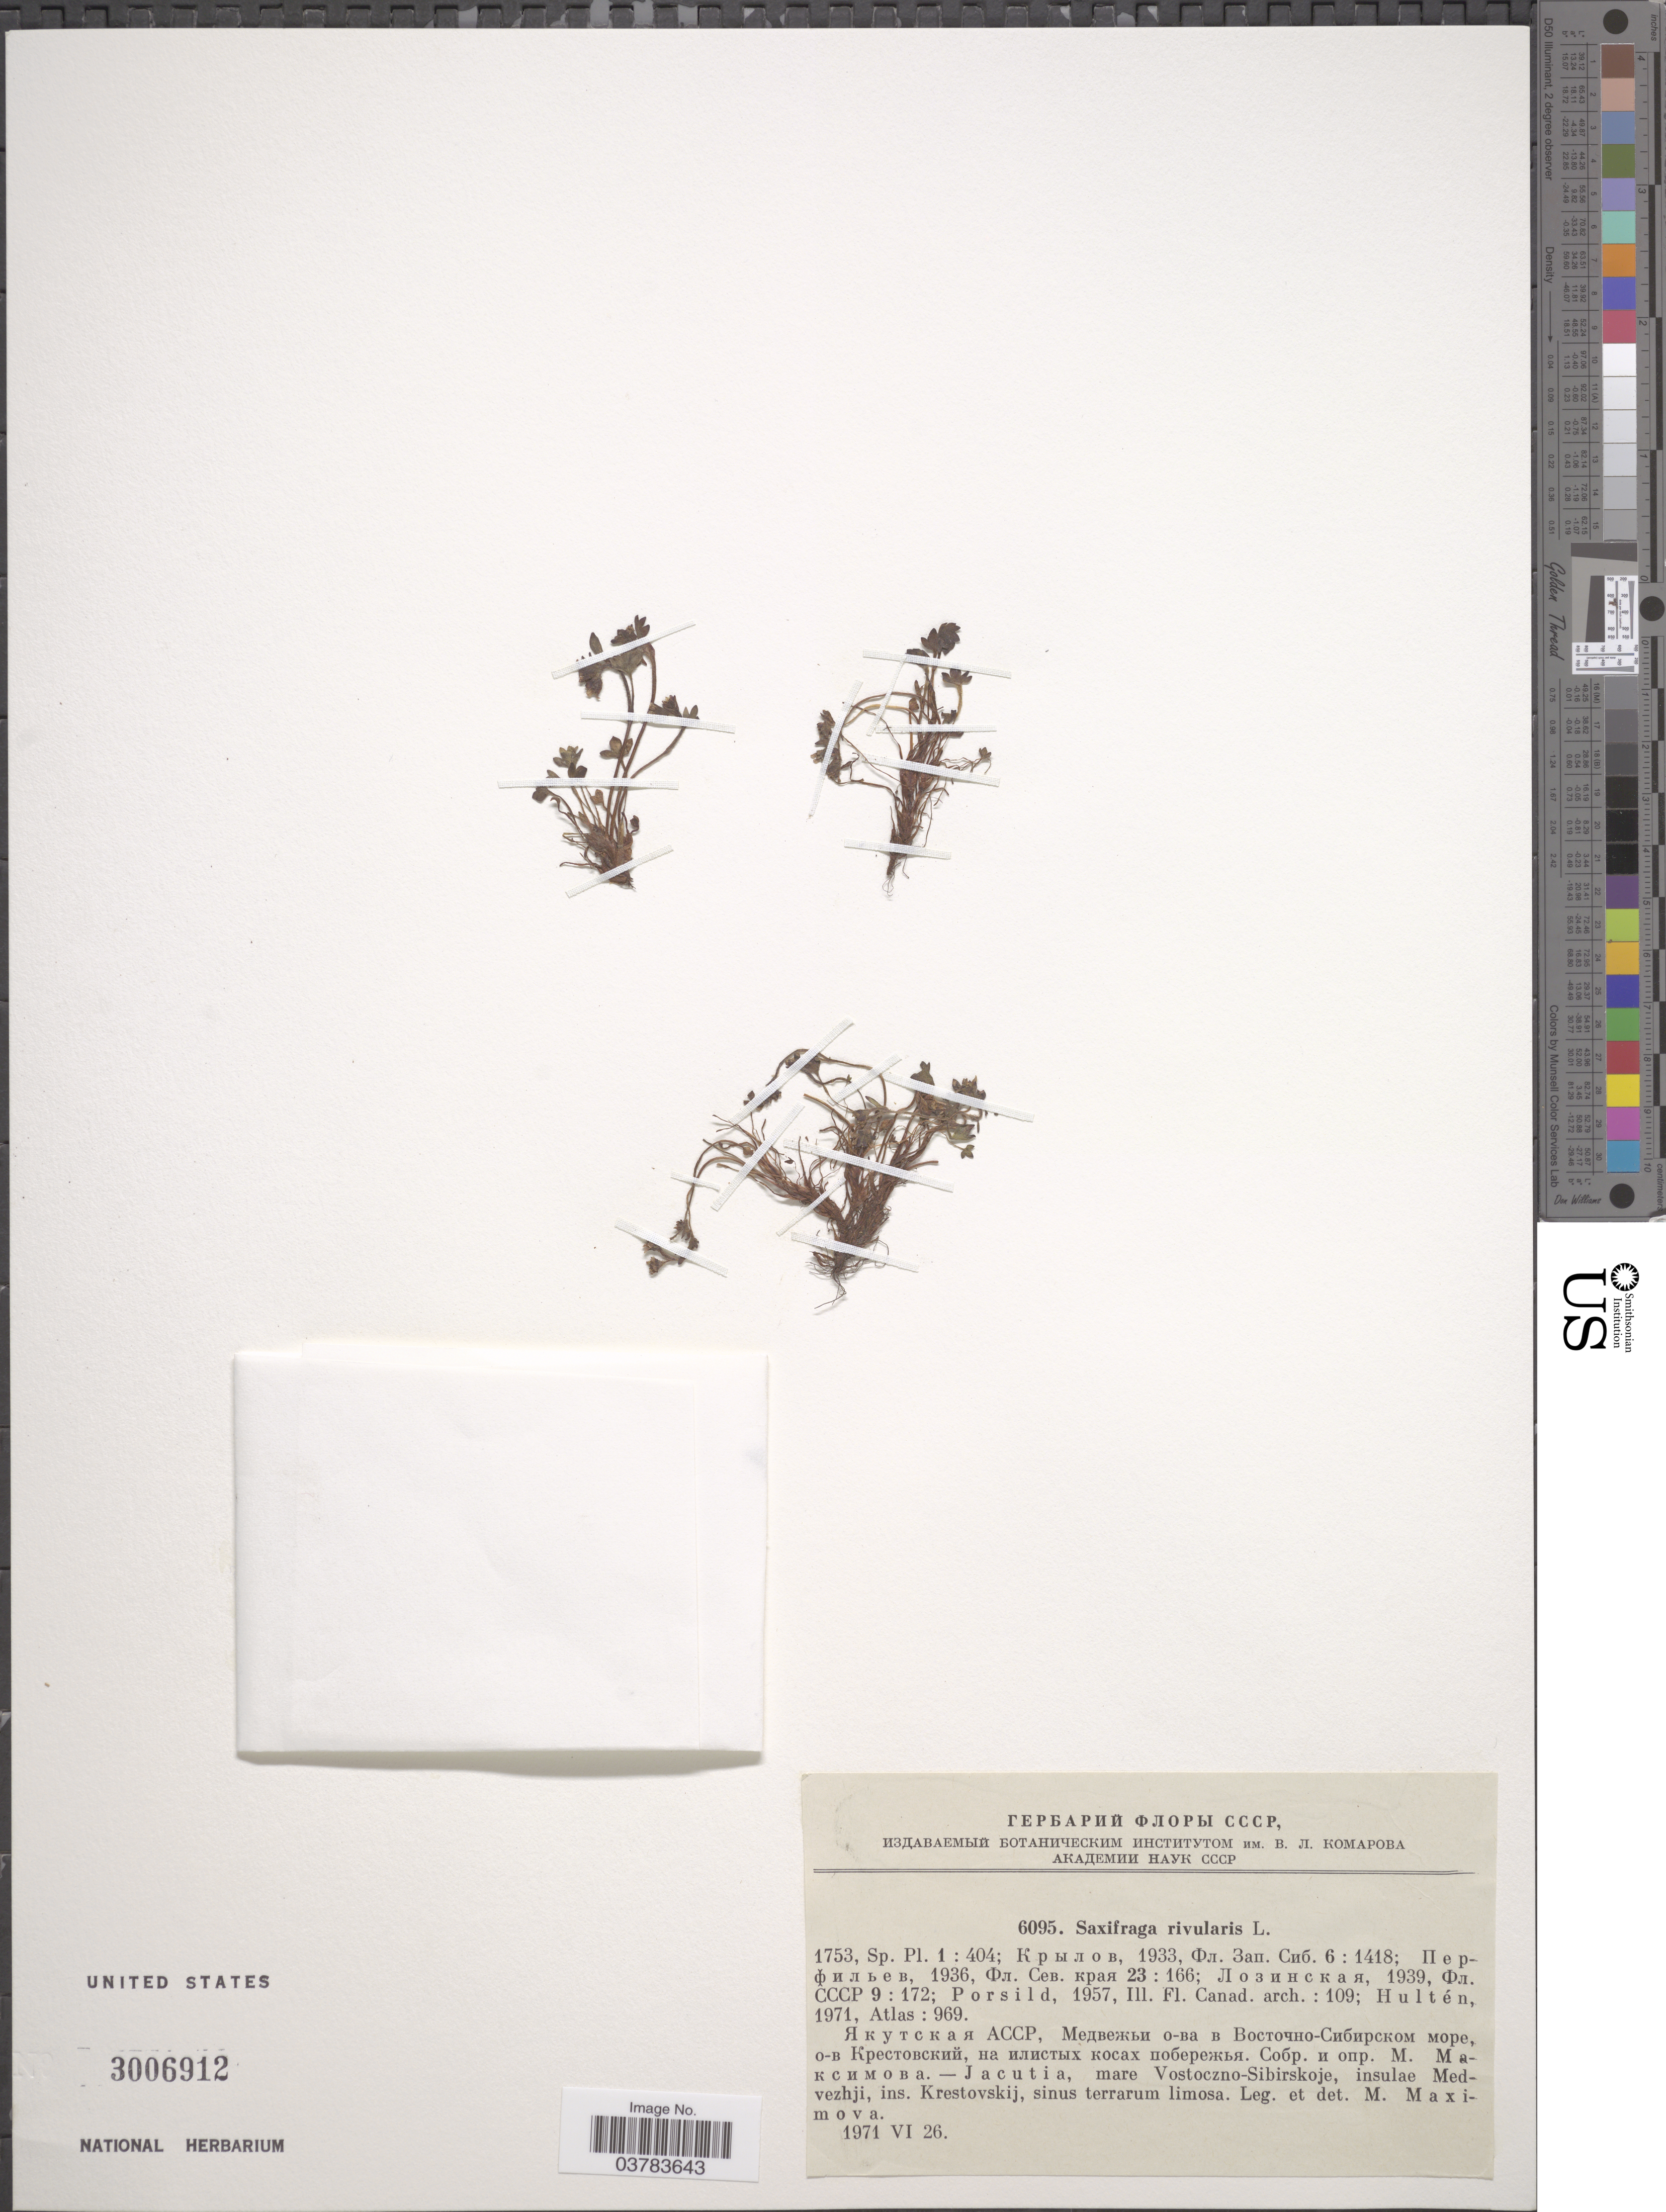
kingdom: Plantae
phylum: Tracheophyta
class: Magnoliopsida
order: Saxifragales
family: Saxifragaceae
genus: Saxifraga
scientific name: Saxifraga rivularis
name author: L.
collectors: M. Maximova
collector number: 6095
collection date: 1971-06-26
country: Russian Federation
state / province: Sakha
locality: Jacutia, mare Vostoczno-Sibirskoje, insulae Medvezhji, ins. Krestovskij, sinus terrarum limosa.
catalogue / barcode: US 3006912